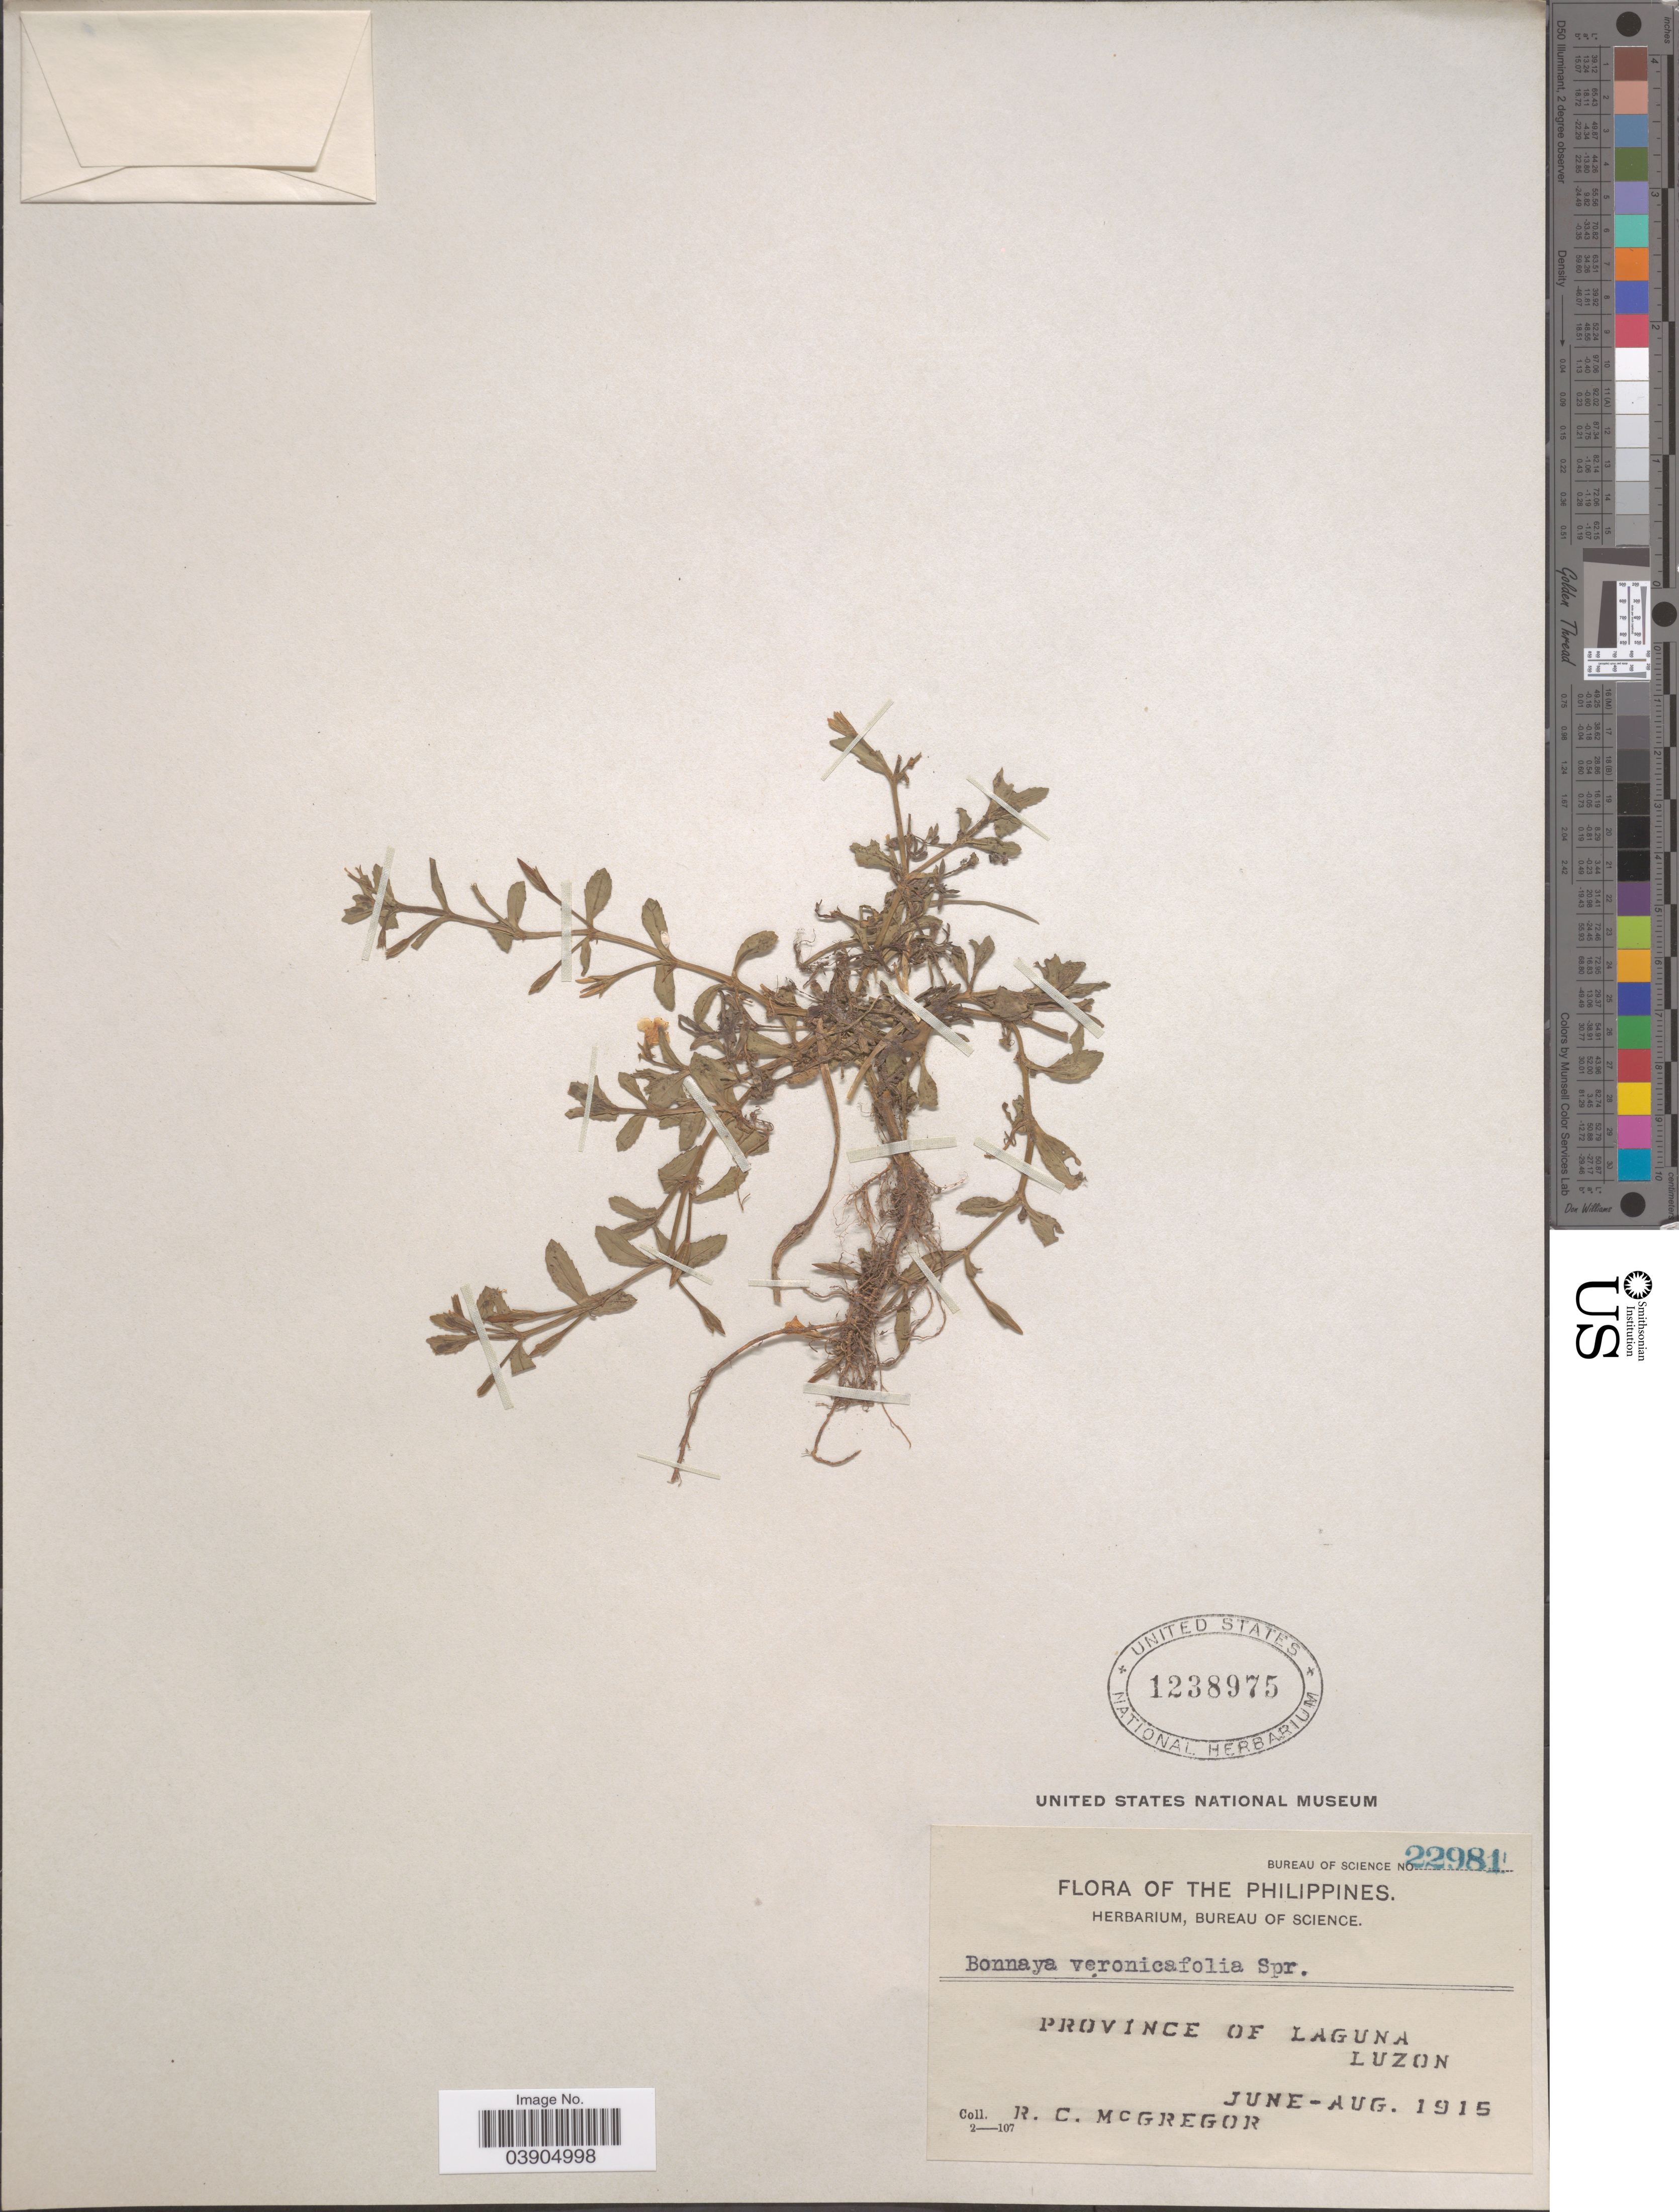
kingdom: Plantae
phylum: Tracheophyta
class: Magnoliopsida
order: Lamiales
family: Linderniaceae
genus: Lindernia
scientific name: Lindernia antipoda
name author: (L.) Alston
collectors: R. C. McGregor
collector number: Bureau of Science 22981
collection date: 1915-06/1915-08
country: Philippines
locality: Province of Laguna, Luzon.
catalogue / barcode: US 1238975